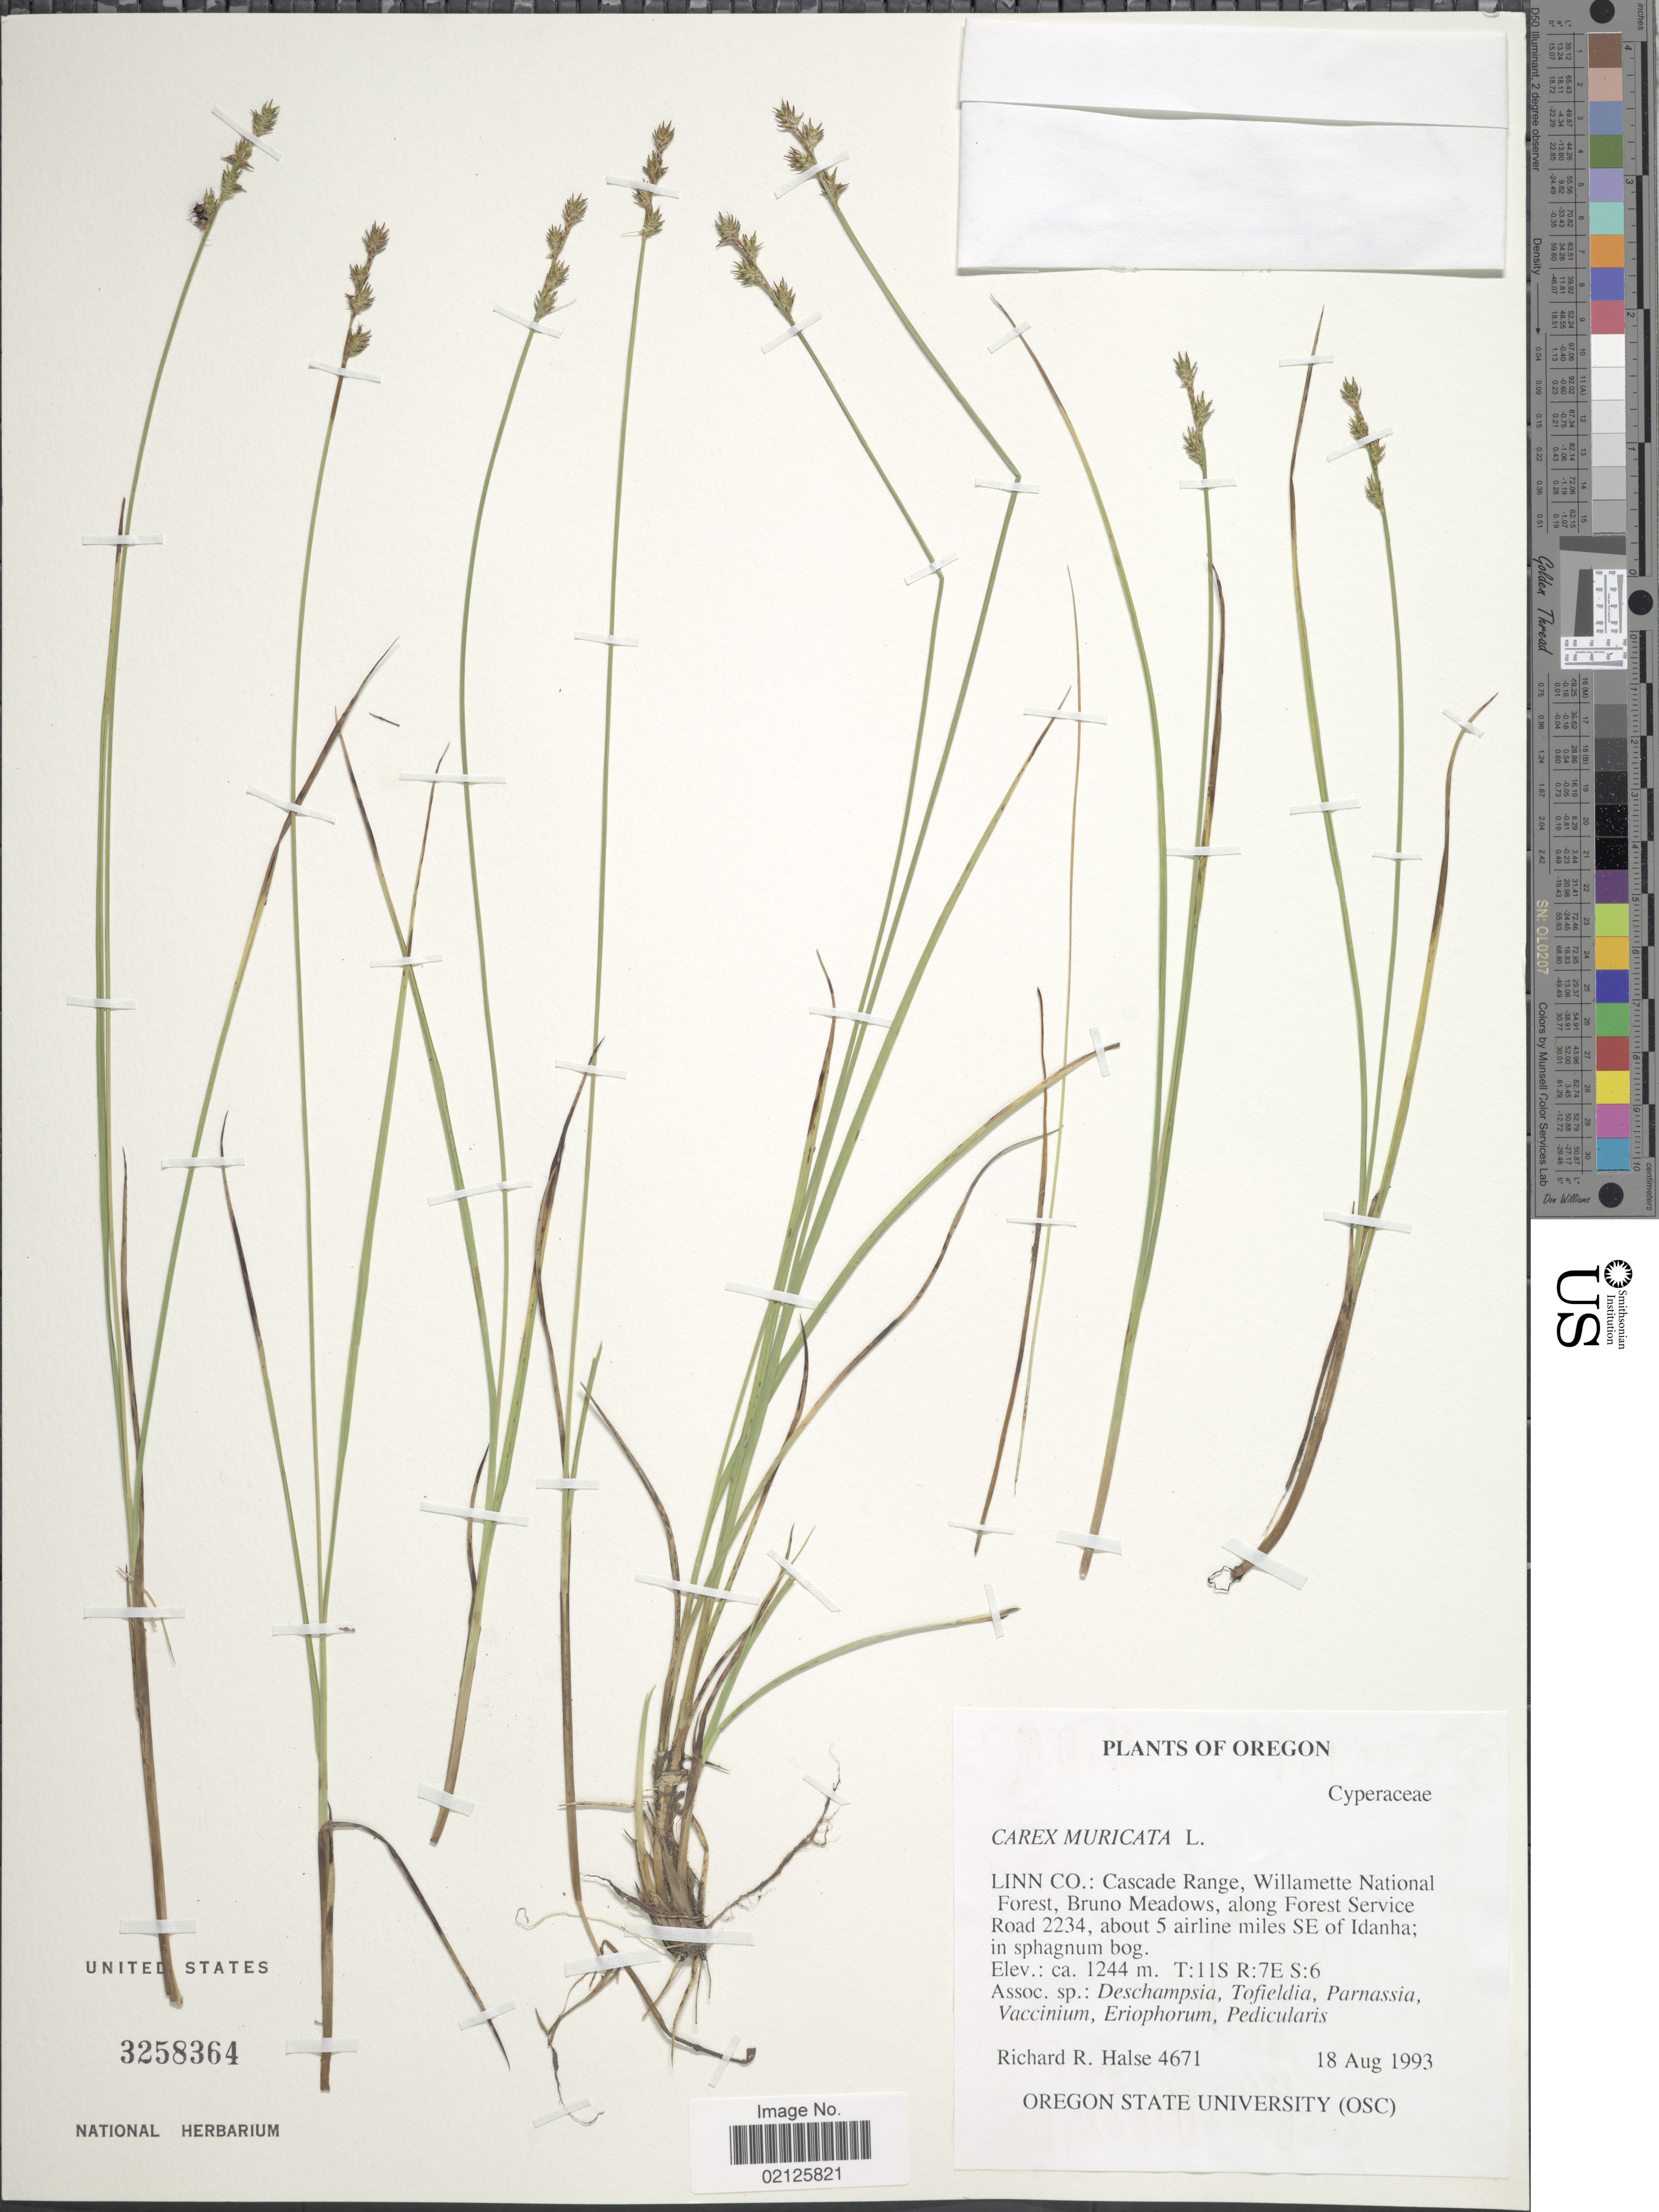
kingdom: Plantae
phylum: Tracheophyta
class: Liliopsida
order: Poales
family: Cyperaceae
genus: Carex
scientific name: Carex muricata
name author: L.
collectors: R. Halse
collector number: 4671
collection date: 1993-08-18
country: United States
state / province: Oregon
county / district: Linn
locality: Linn Co.: Cascade Range, Willamette National Forest, Bruno Meadows, along Forest Service Road 2234, about 5 airline miles SE of Idanha; in sphagnum bog, T:11S R:7E S:6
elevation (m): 1244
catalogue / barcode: US 3258364